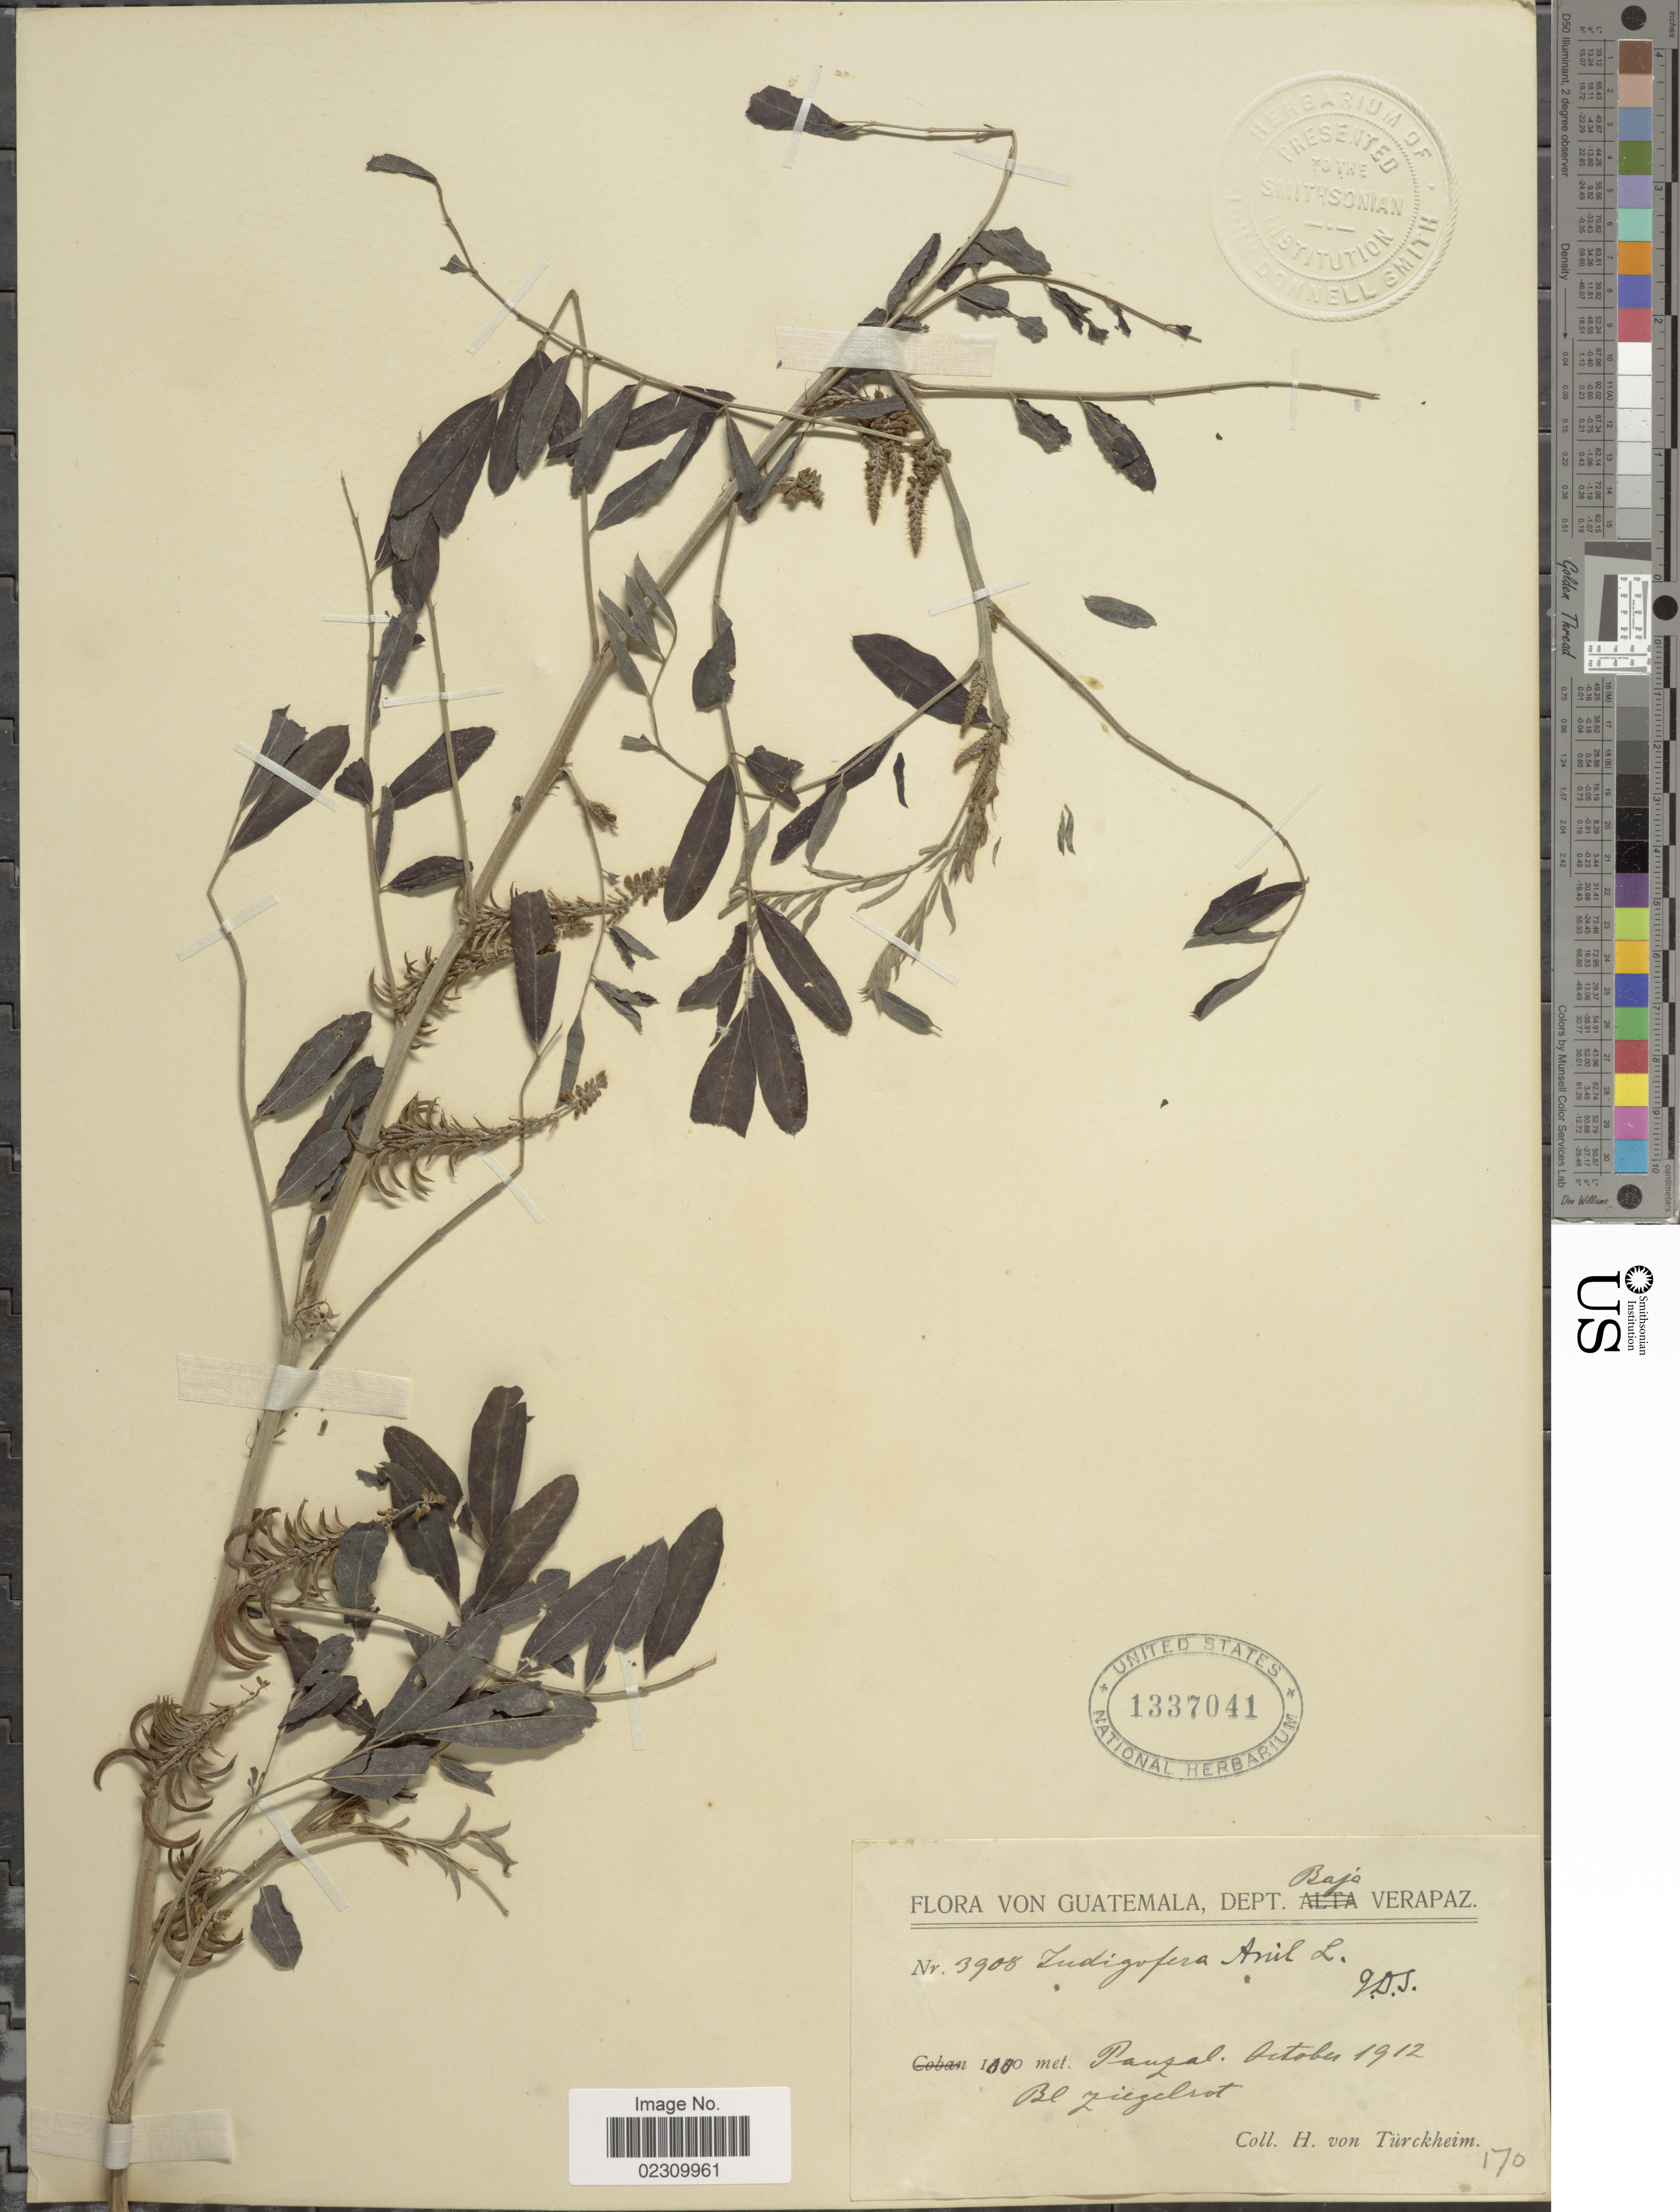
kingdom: Plantae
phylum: Tracheophyta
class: Magnoliopsida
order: Fabales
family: Fabaceae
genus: Indigofera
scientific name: Indigofera suffruticosa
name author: Mill.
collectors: H. von Türckheim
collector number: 3908*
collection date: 1912-10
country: Guatemala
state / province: Baja Verapaz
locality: Panzal [Pansal]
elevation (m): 100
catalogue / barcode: US 1337041